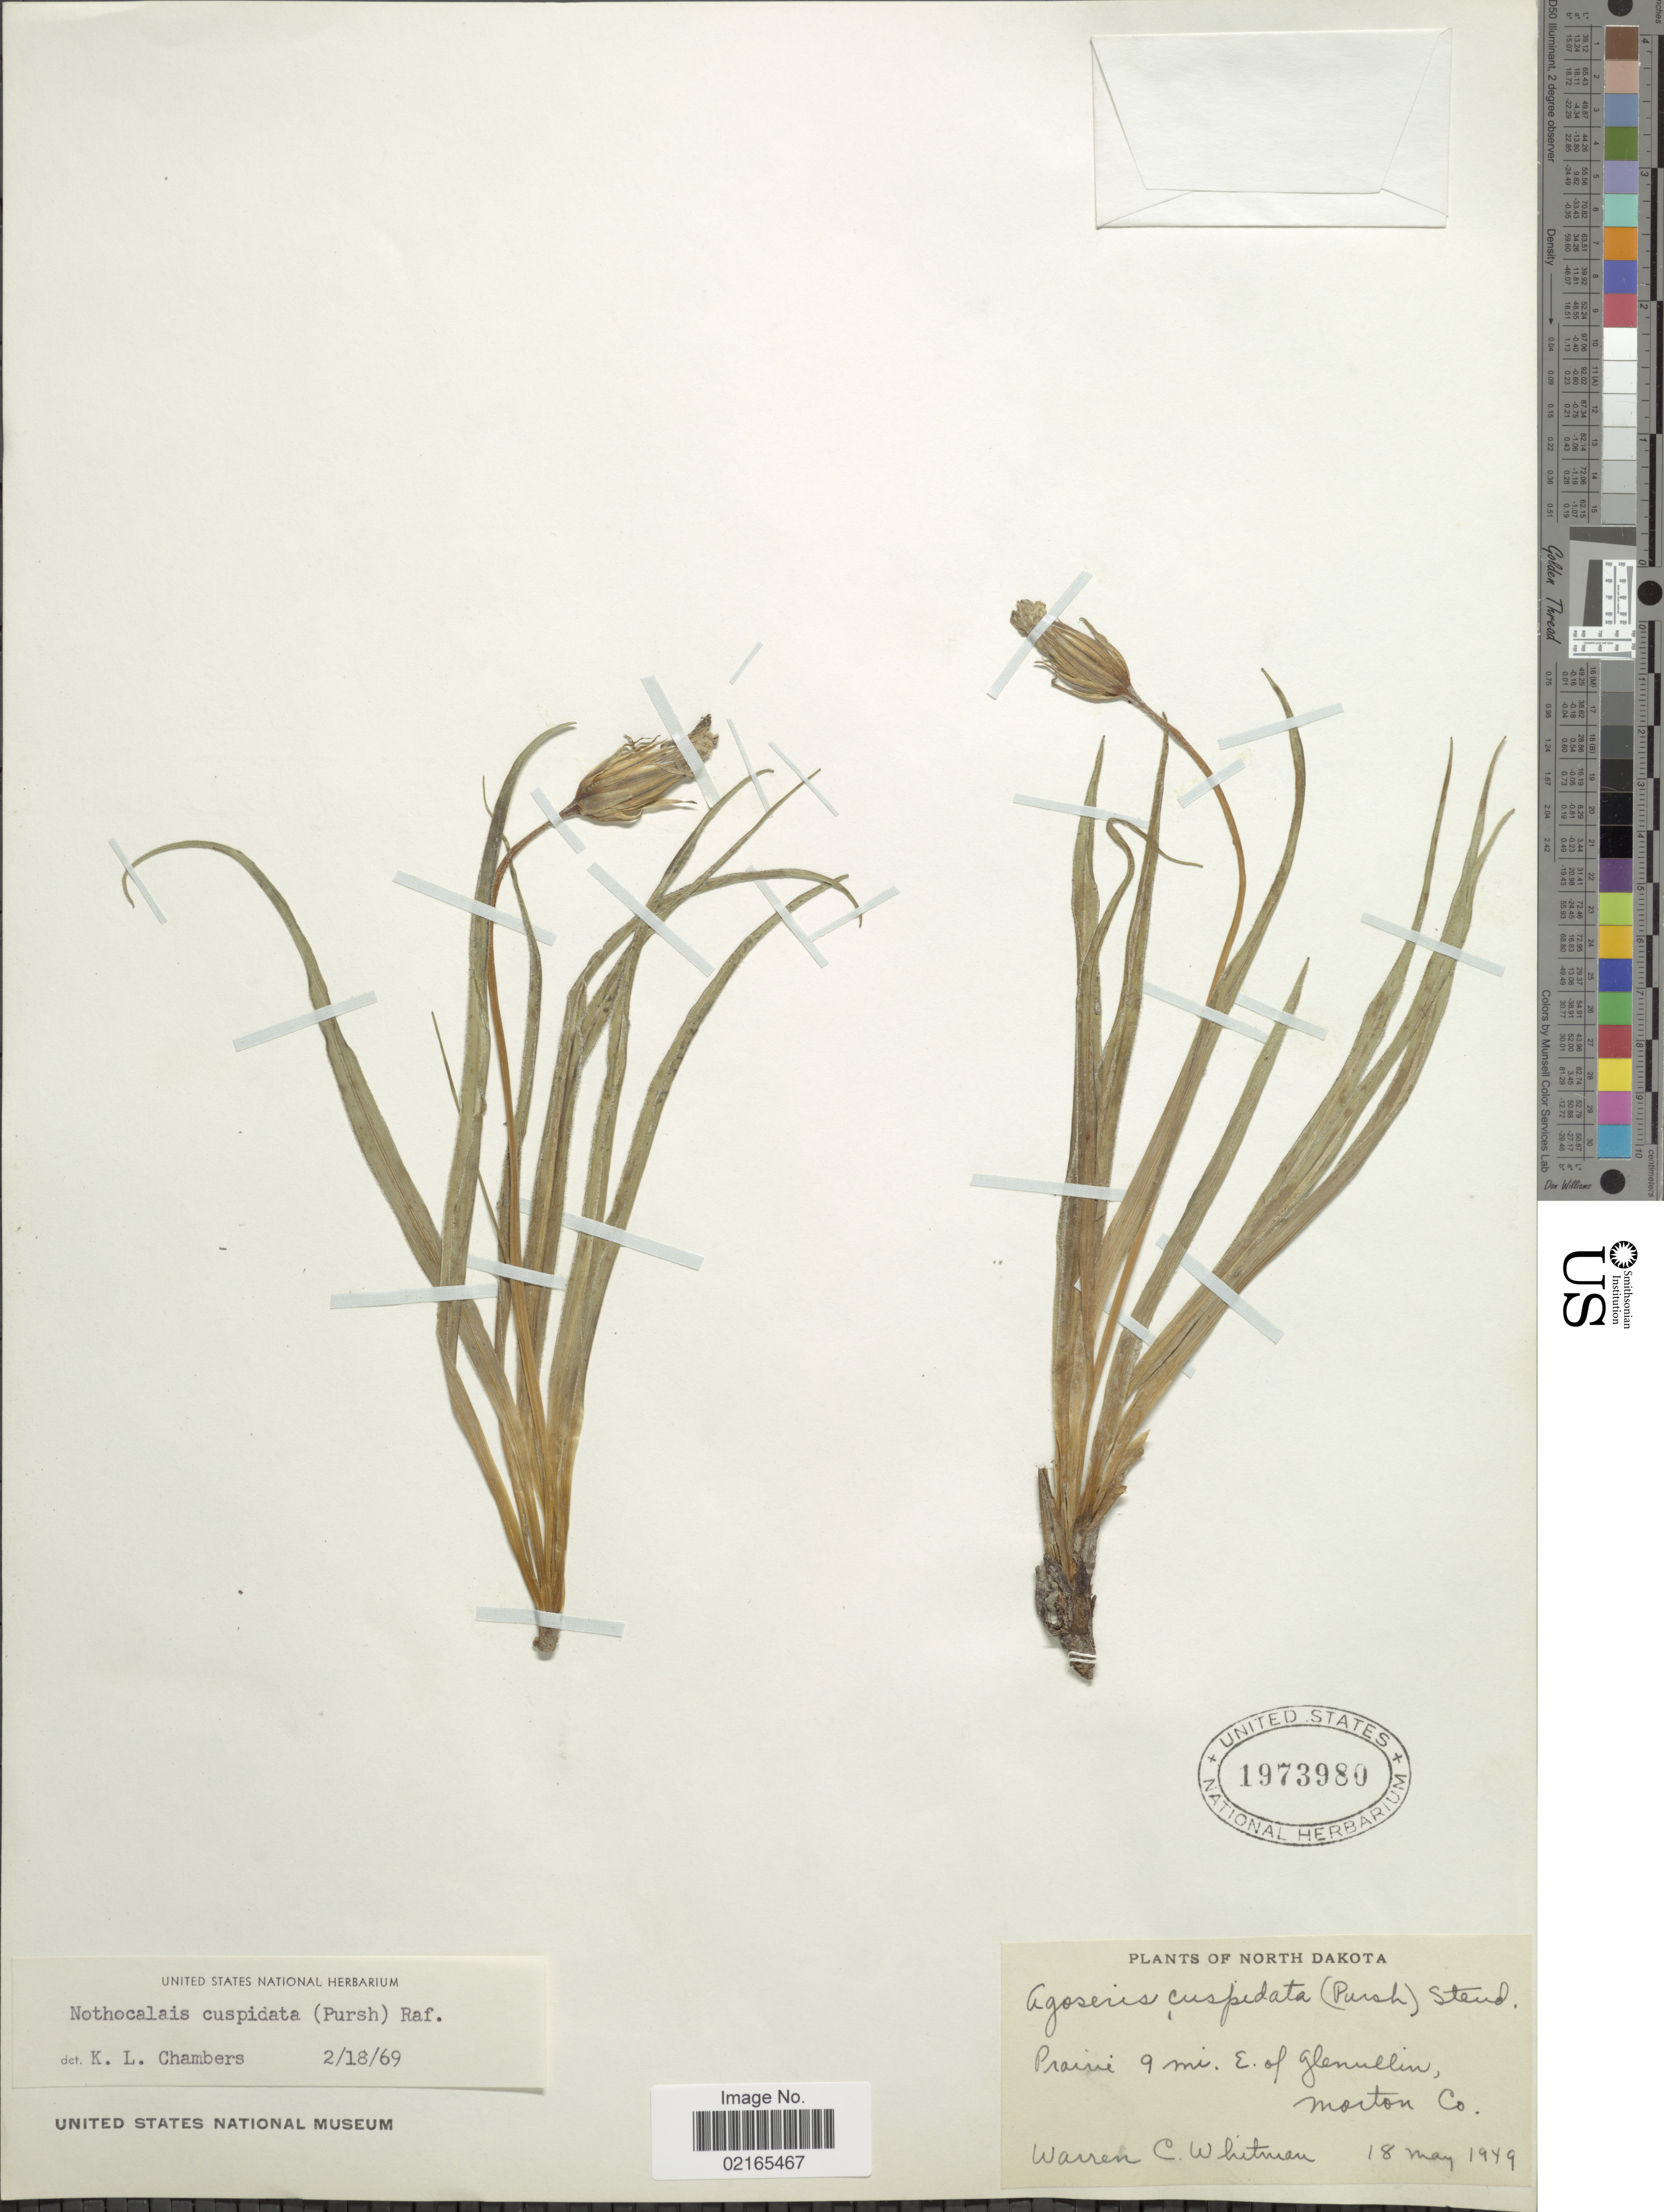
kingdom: Plantae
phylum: Tracheophyta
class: Magnoliopsida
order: Asterales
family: Asteraceae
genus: Nothocalais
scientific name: Nothocalais cuspidata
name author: (Pursh) Greene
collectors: W. Whitman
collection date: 1949-05-18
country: United States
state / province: North Dakota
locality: Prairie 9 mi. E. of Glenullin, Morton Co.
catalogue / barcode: US 1973980